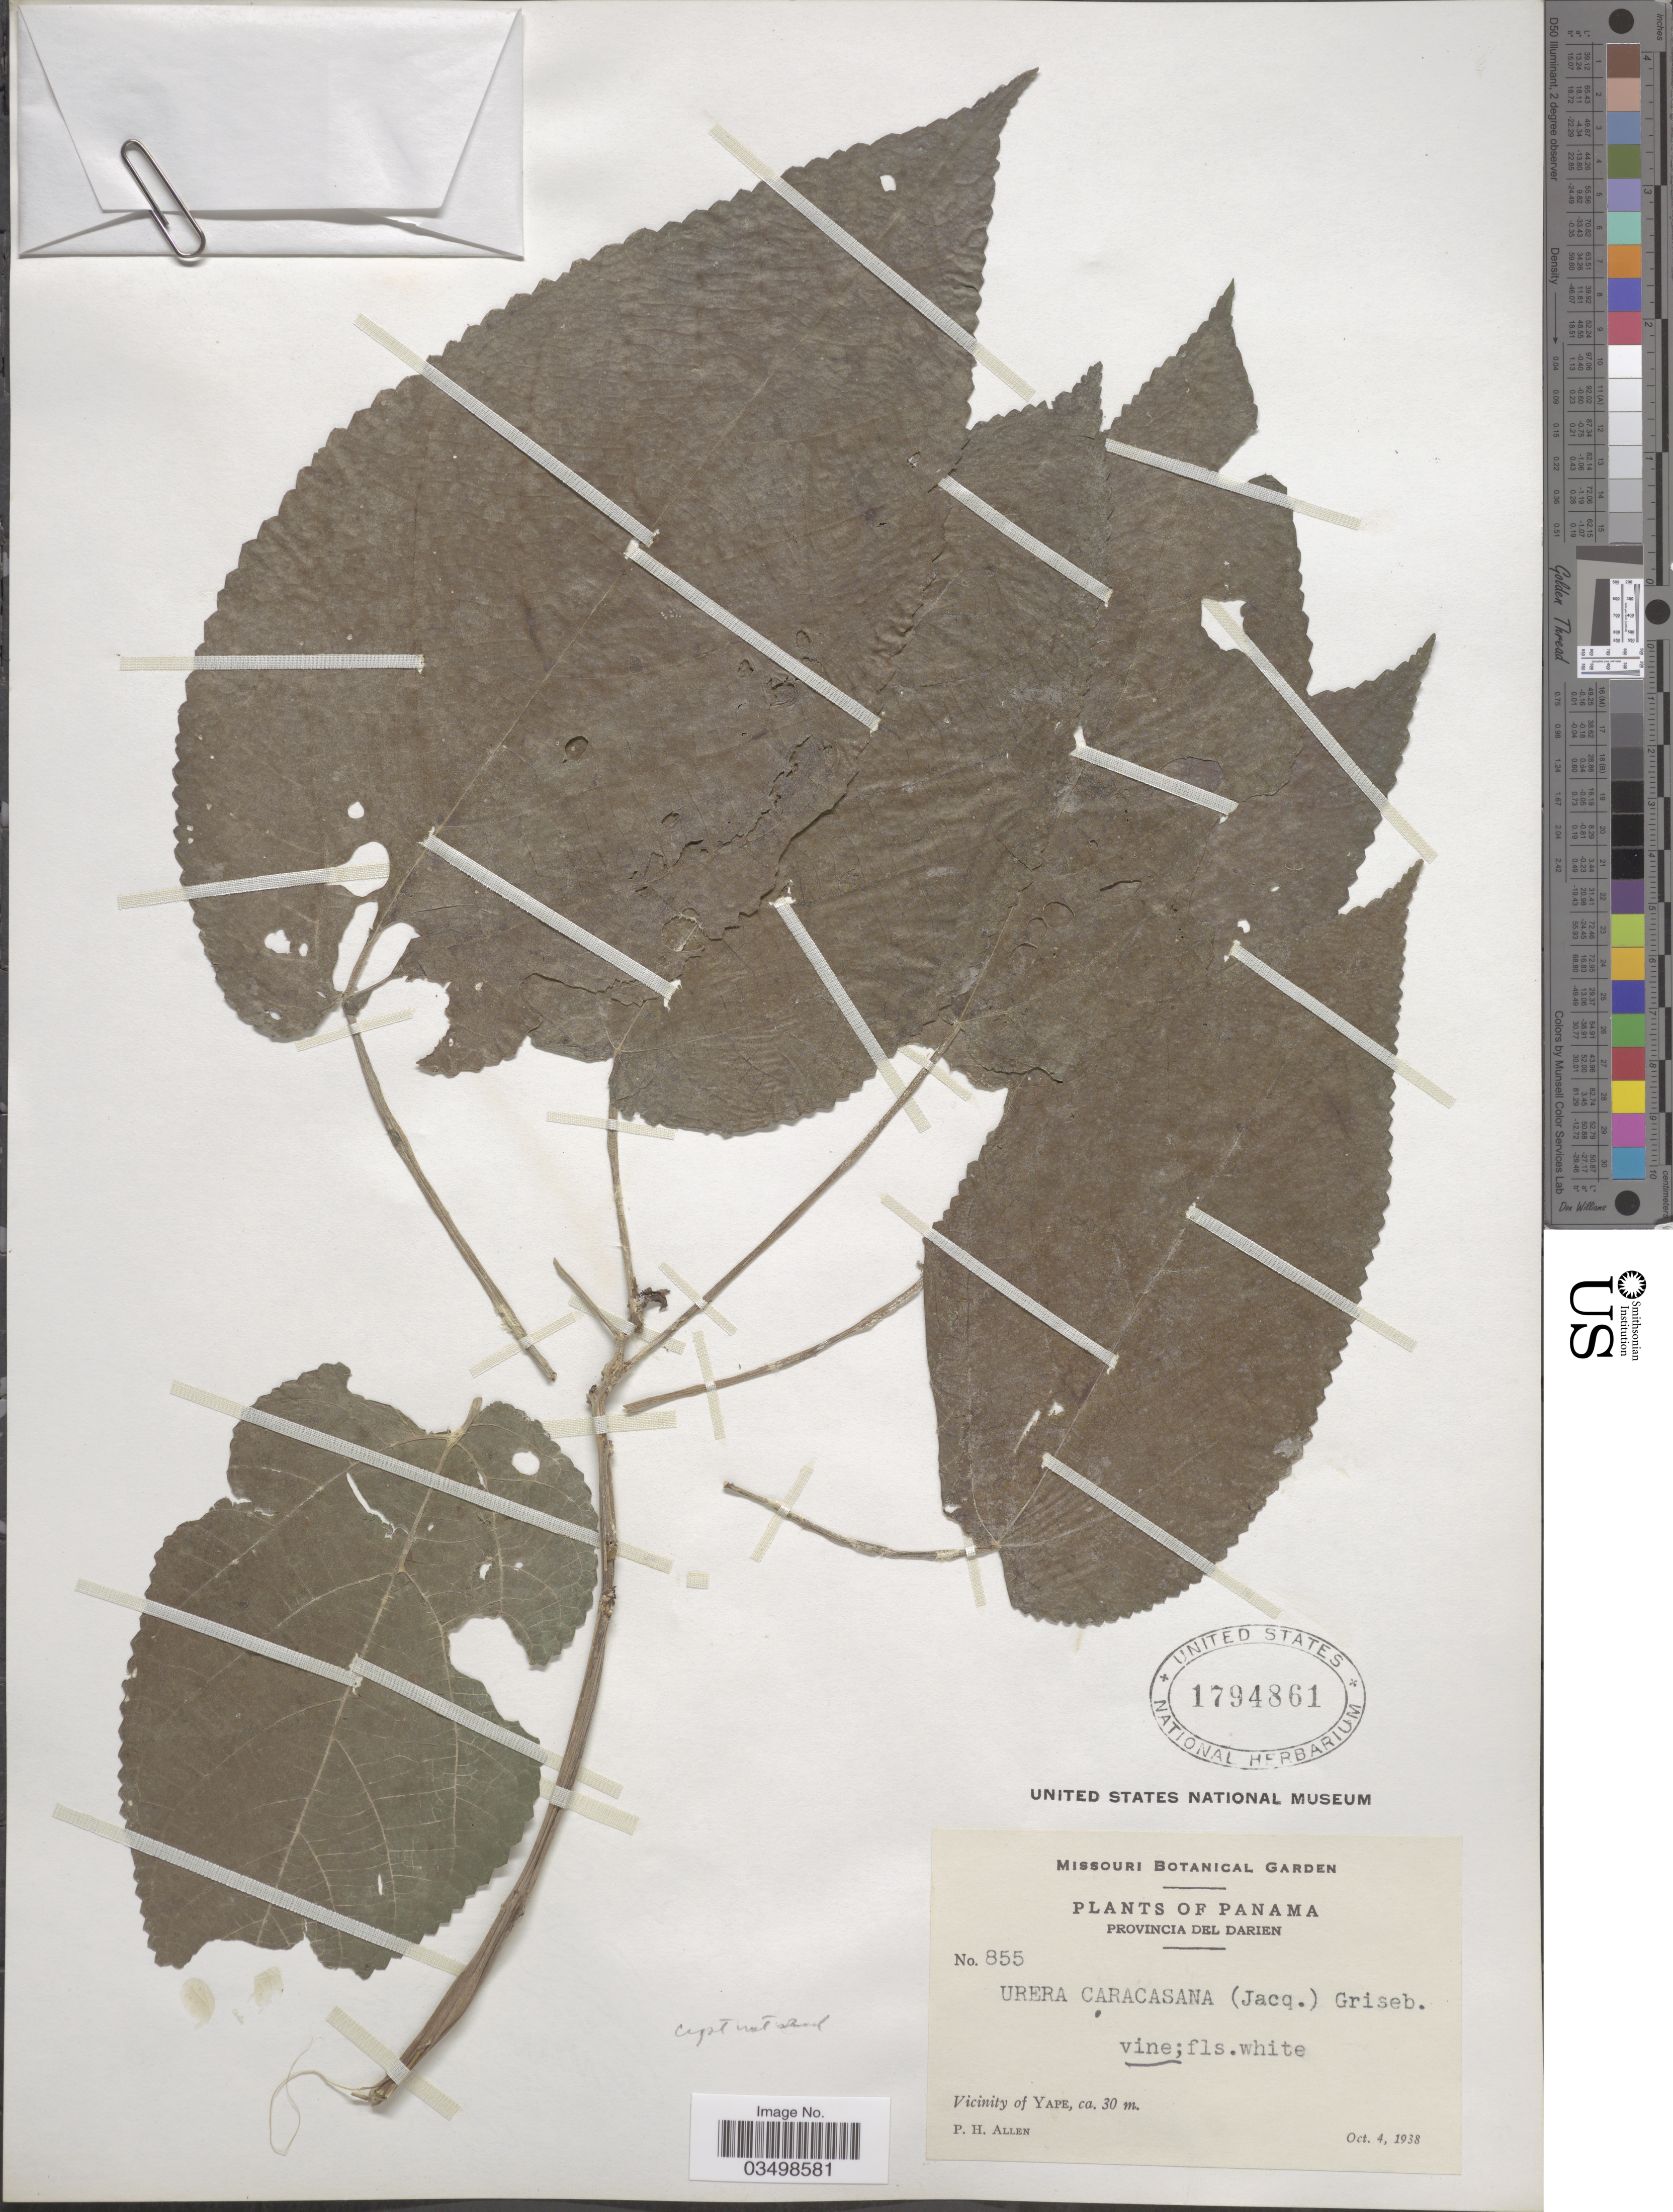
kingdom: Plantae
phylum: Tracheophyta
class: Magnoliopsida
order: Rosales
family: Urticaceae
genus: Urera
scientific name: Urera caracasana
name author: (Jacq.) Gaudich. ex Griseb.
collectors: P. H. Allen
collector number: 855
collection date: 1938-10-04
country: Panama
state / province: Darien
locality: Vicinity of Yape.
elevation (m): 30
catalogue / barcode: US 1794861